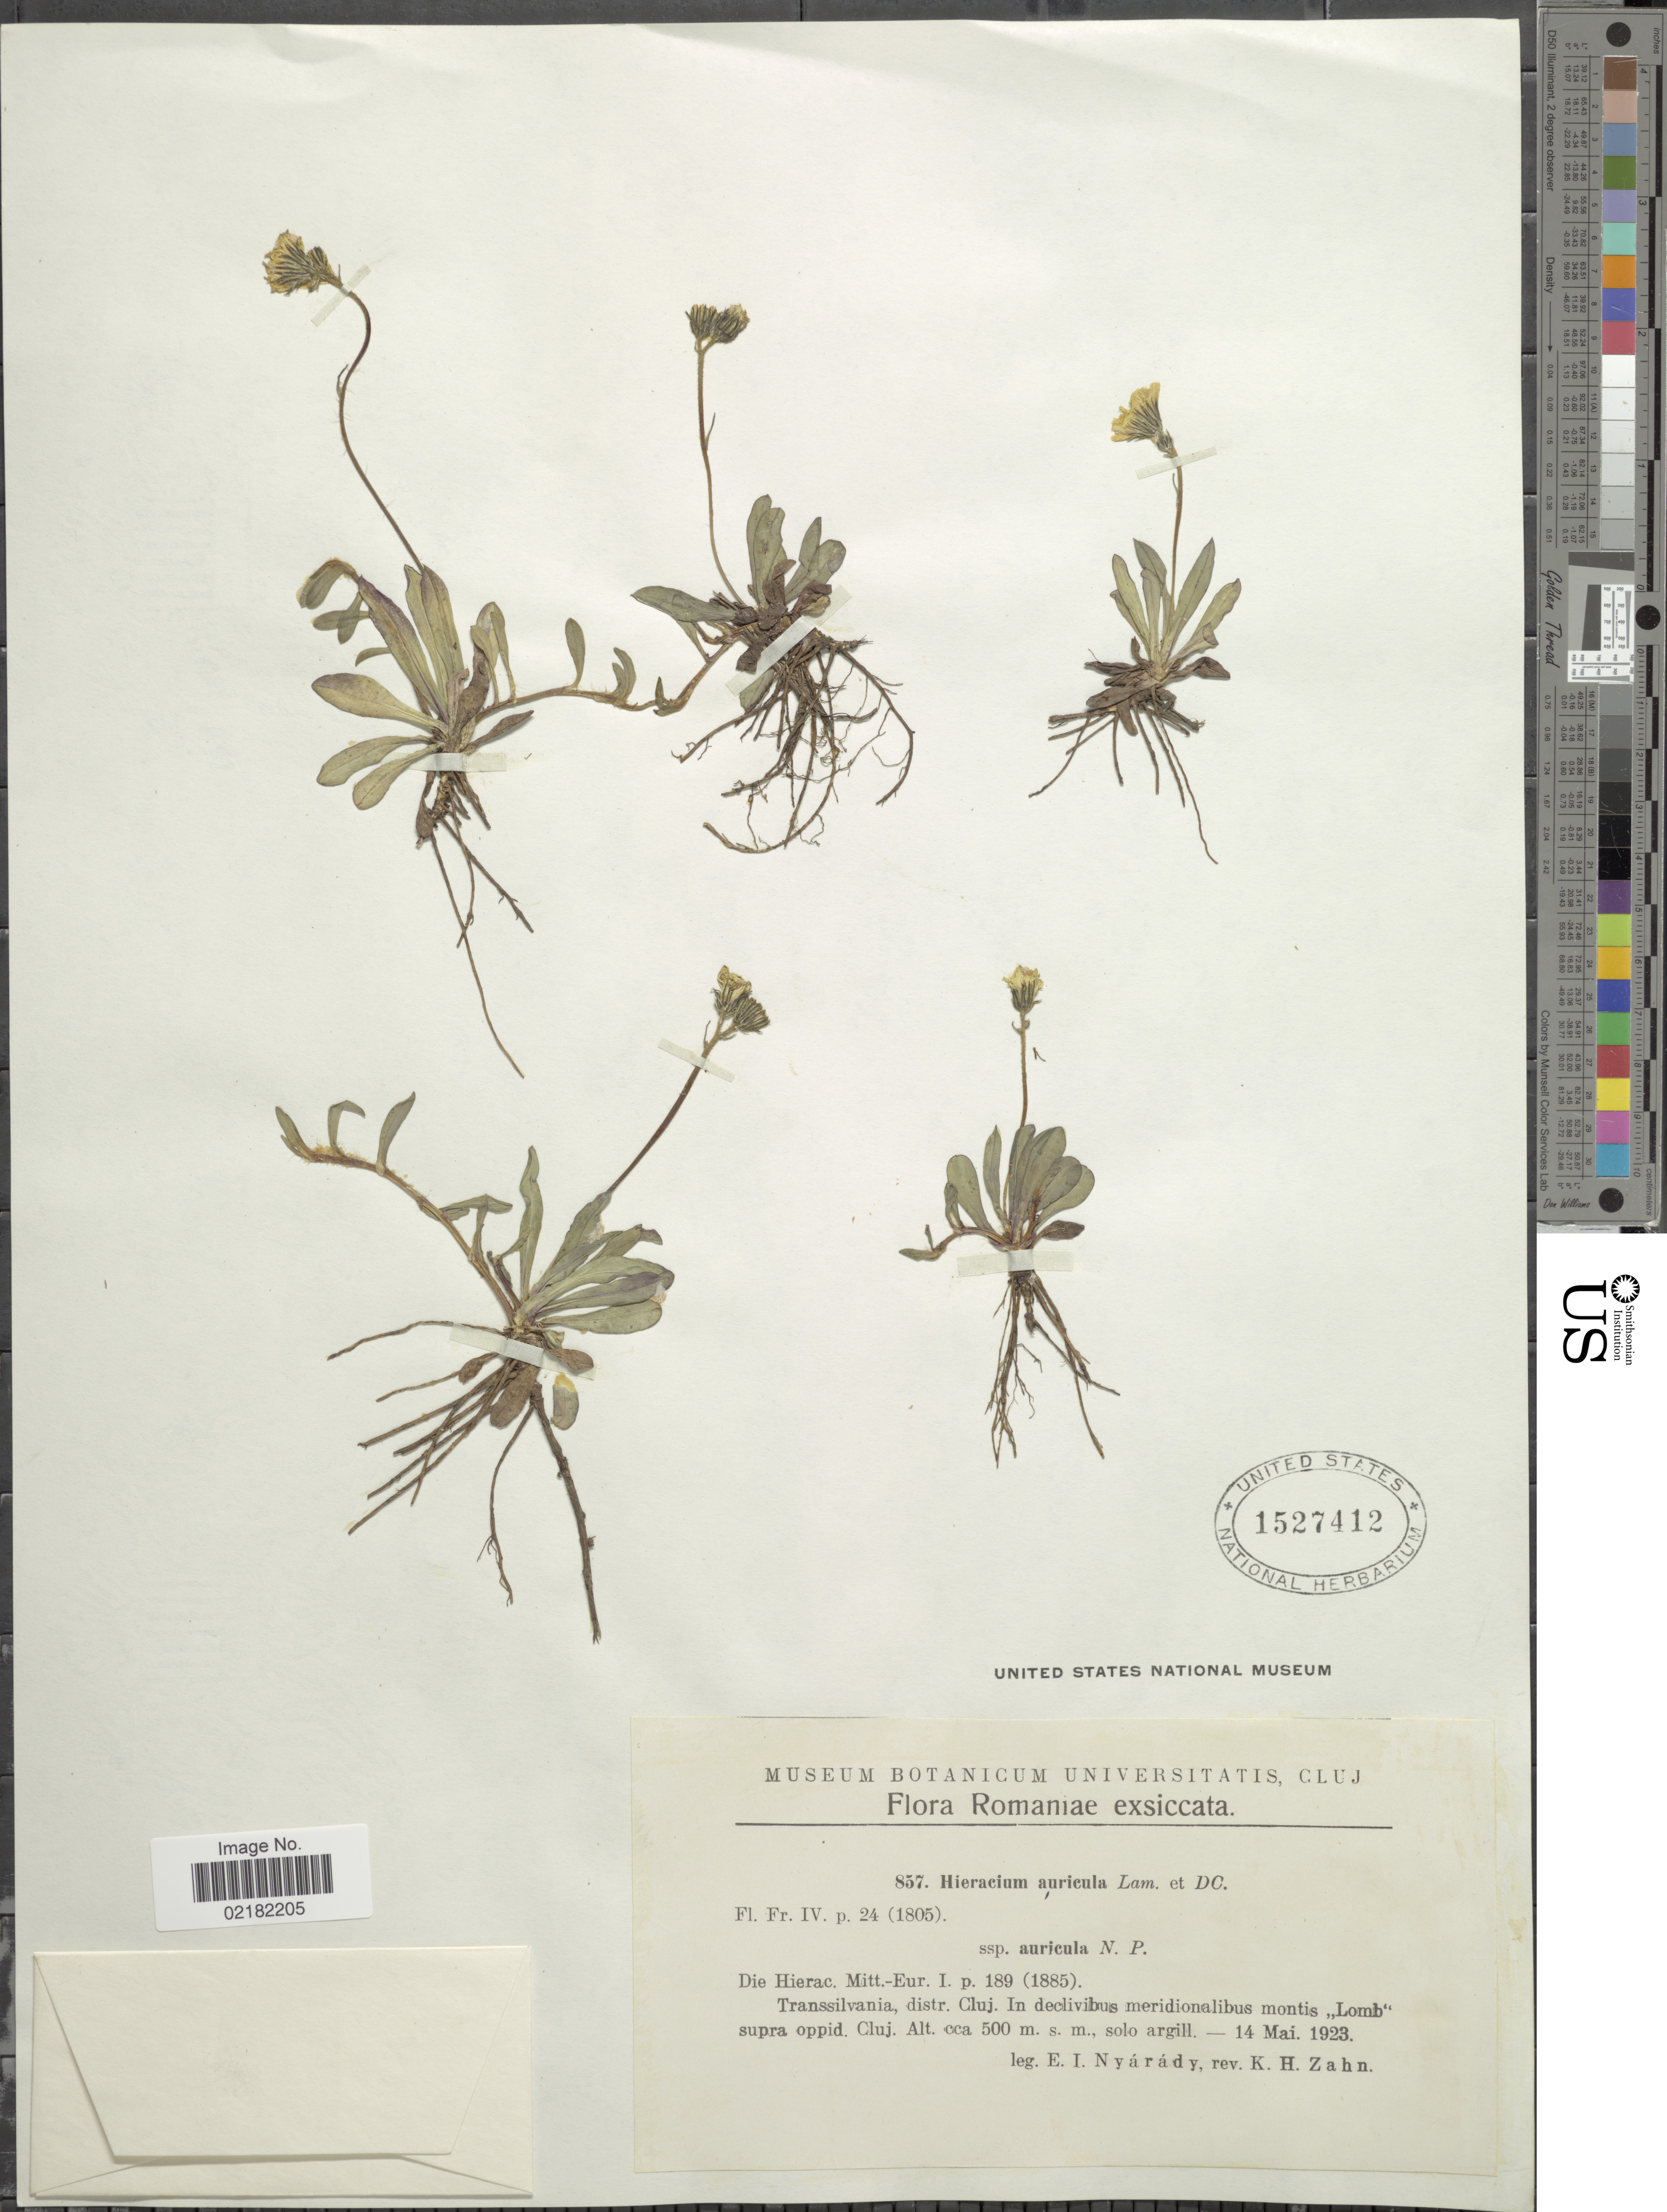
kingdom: Plantae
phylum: Tracheophyta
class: Magnoliopsida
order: Asterales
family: Asteraceae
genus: Pilosella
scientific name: Pilosella floribunda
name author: (Wimm. & Grab.) Fr. a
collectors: E. Nyárády & K. Zahn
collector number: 857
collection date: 1923-05-14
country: Romania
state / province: Cluj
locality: Transsilvania, distr. Cluj, in declivibus meridionalibus montis "Lomb"supra oppid, Cluj.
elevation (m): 500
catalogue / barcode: US 1527412